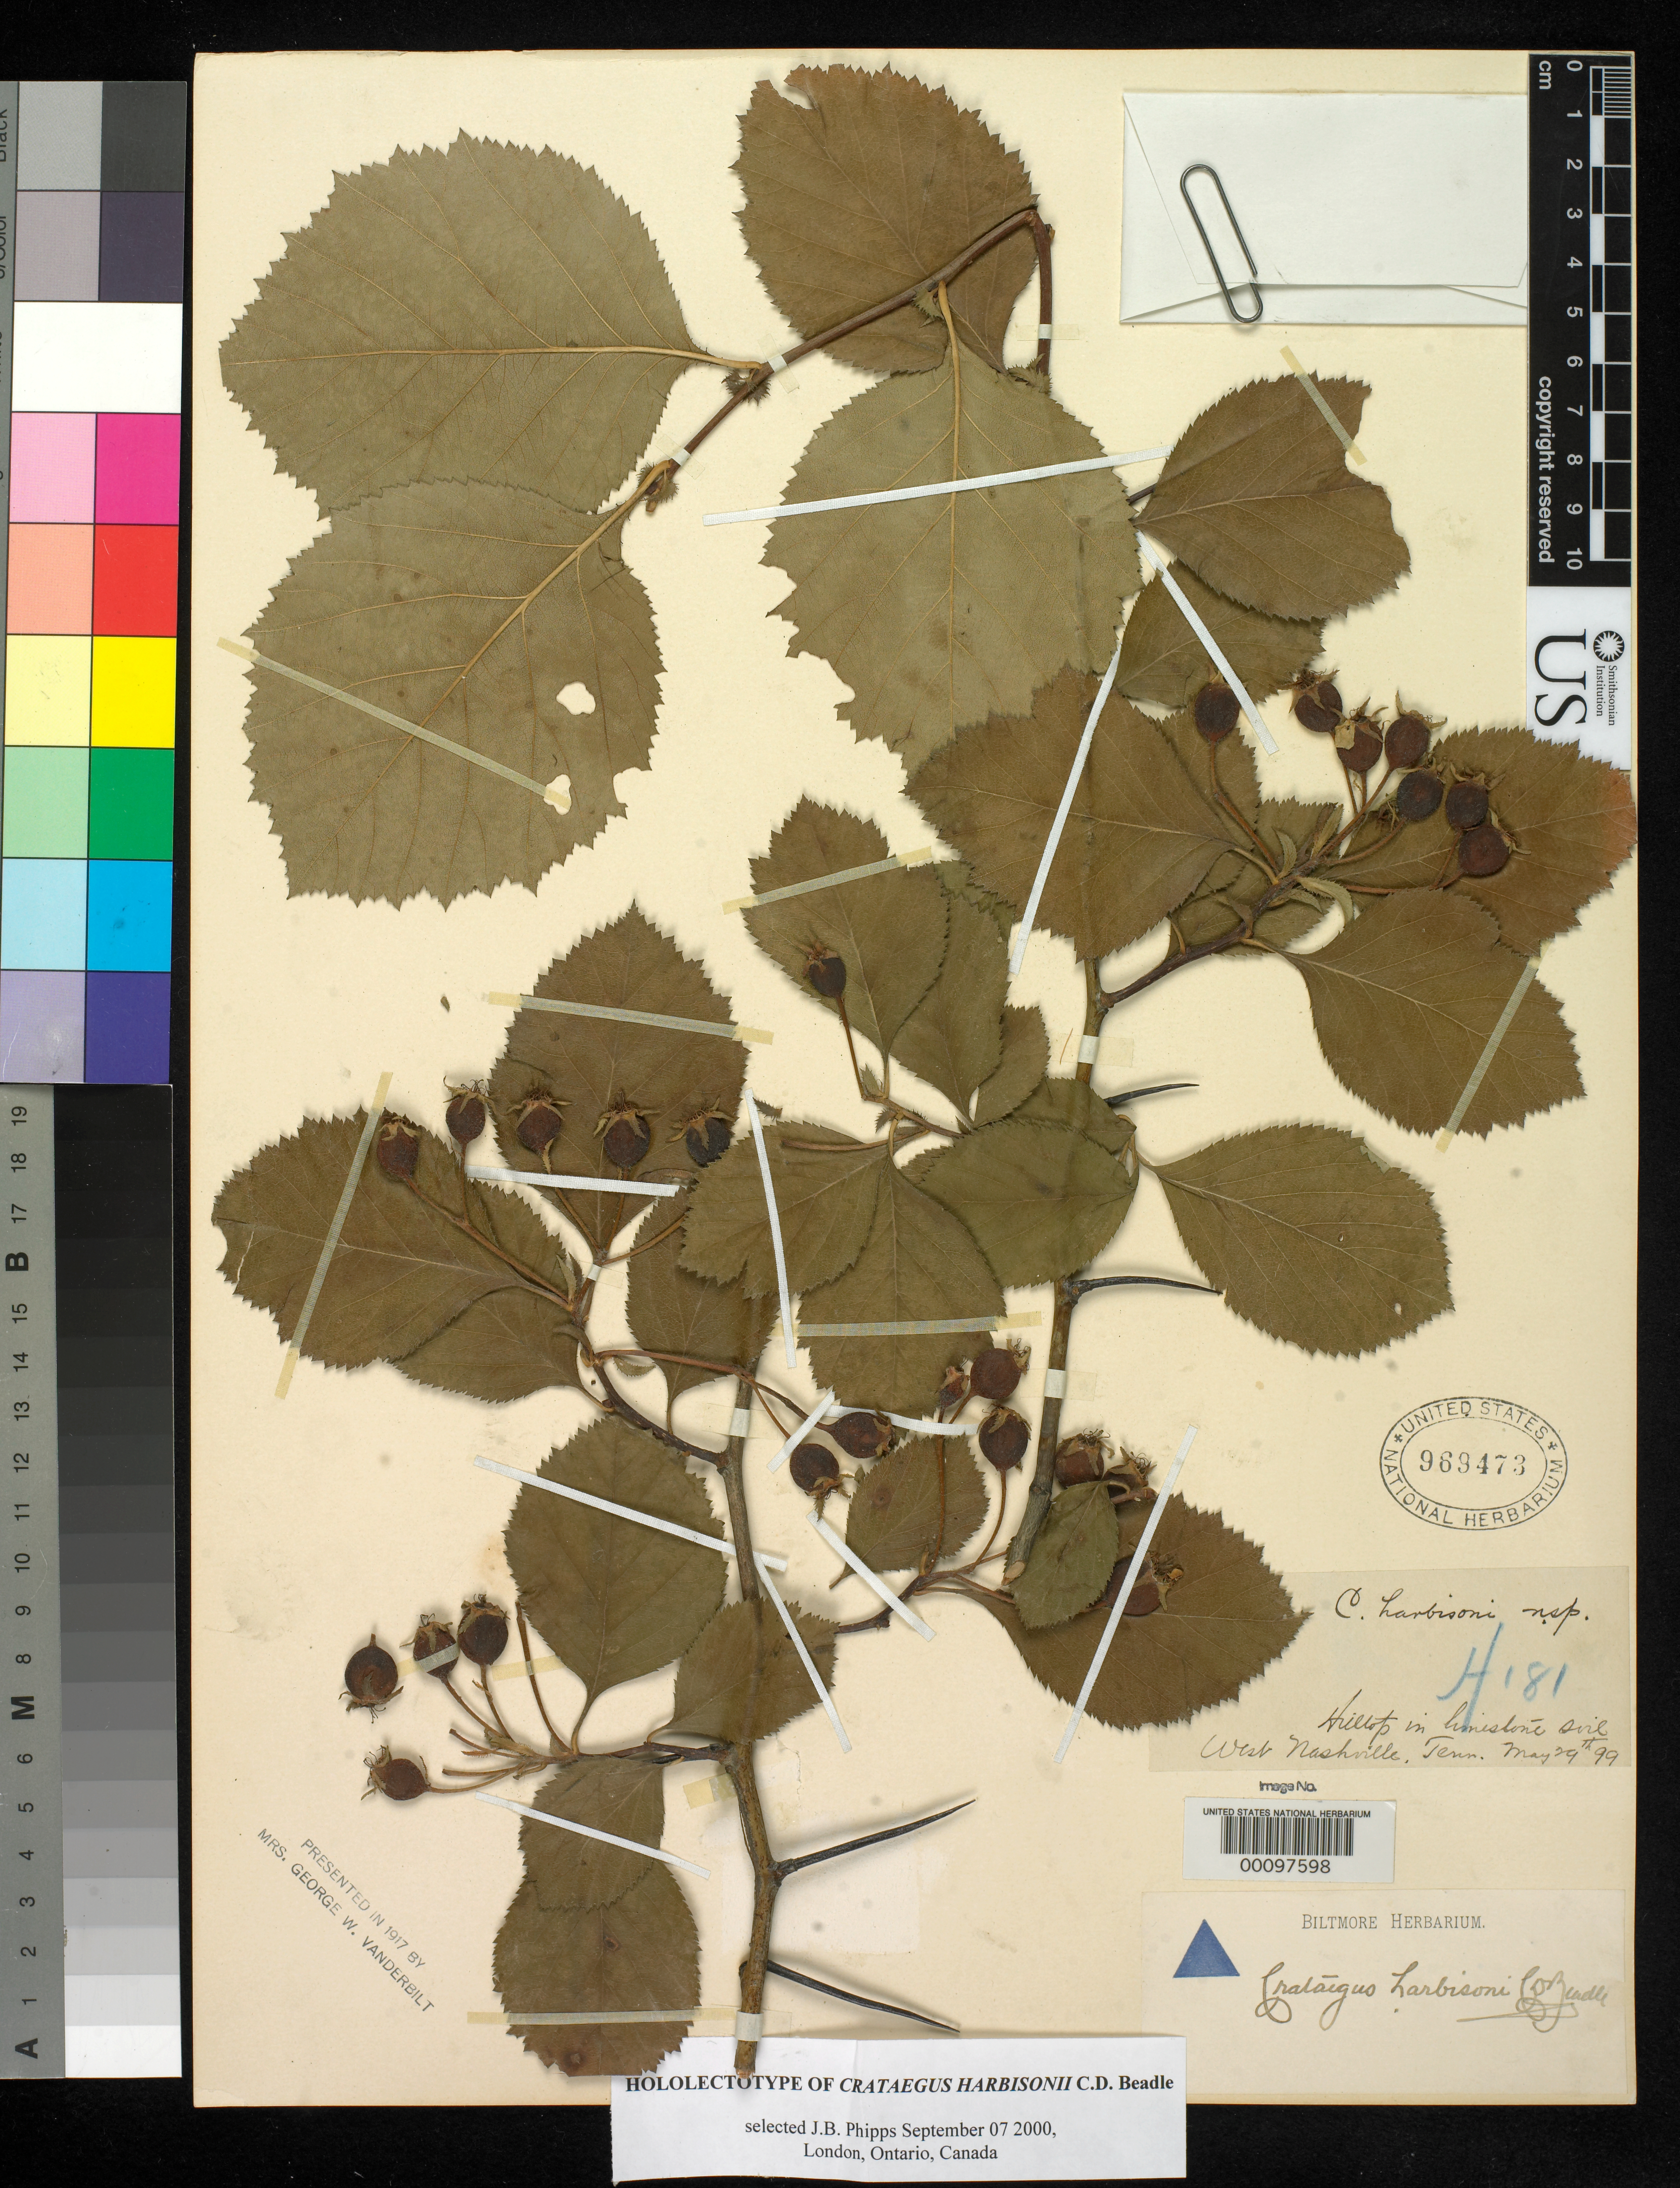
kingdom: Plantae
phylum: Tracheophyta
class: Magnoliopsida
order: Rosales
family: Rosaceae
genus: Crataegus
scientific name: Crataegus harbisoni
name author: Beadle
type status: Isotype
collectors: ex herb. Biltmore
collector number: H 181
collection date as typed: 29 May 1899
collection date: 1899-05-29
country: United States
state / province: Tennessee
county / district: Davidson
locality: Near Nashville.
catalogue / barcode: US 969473